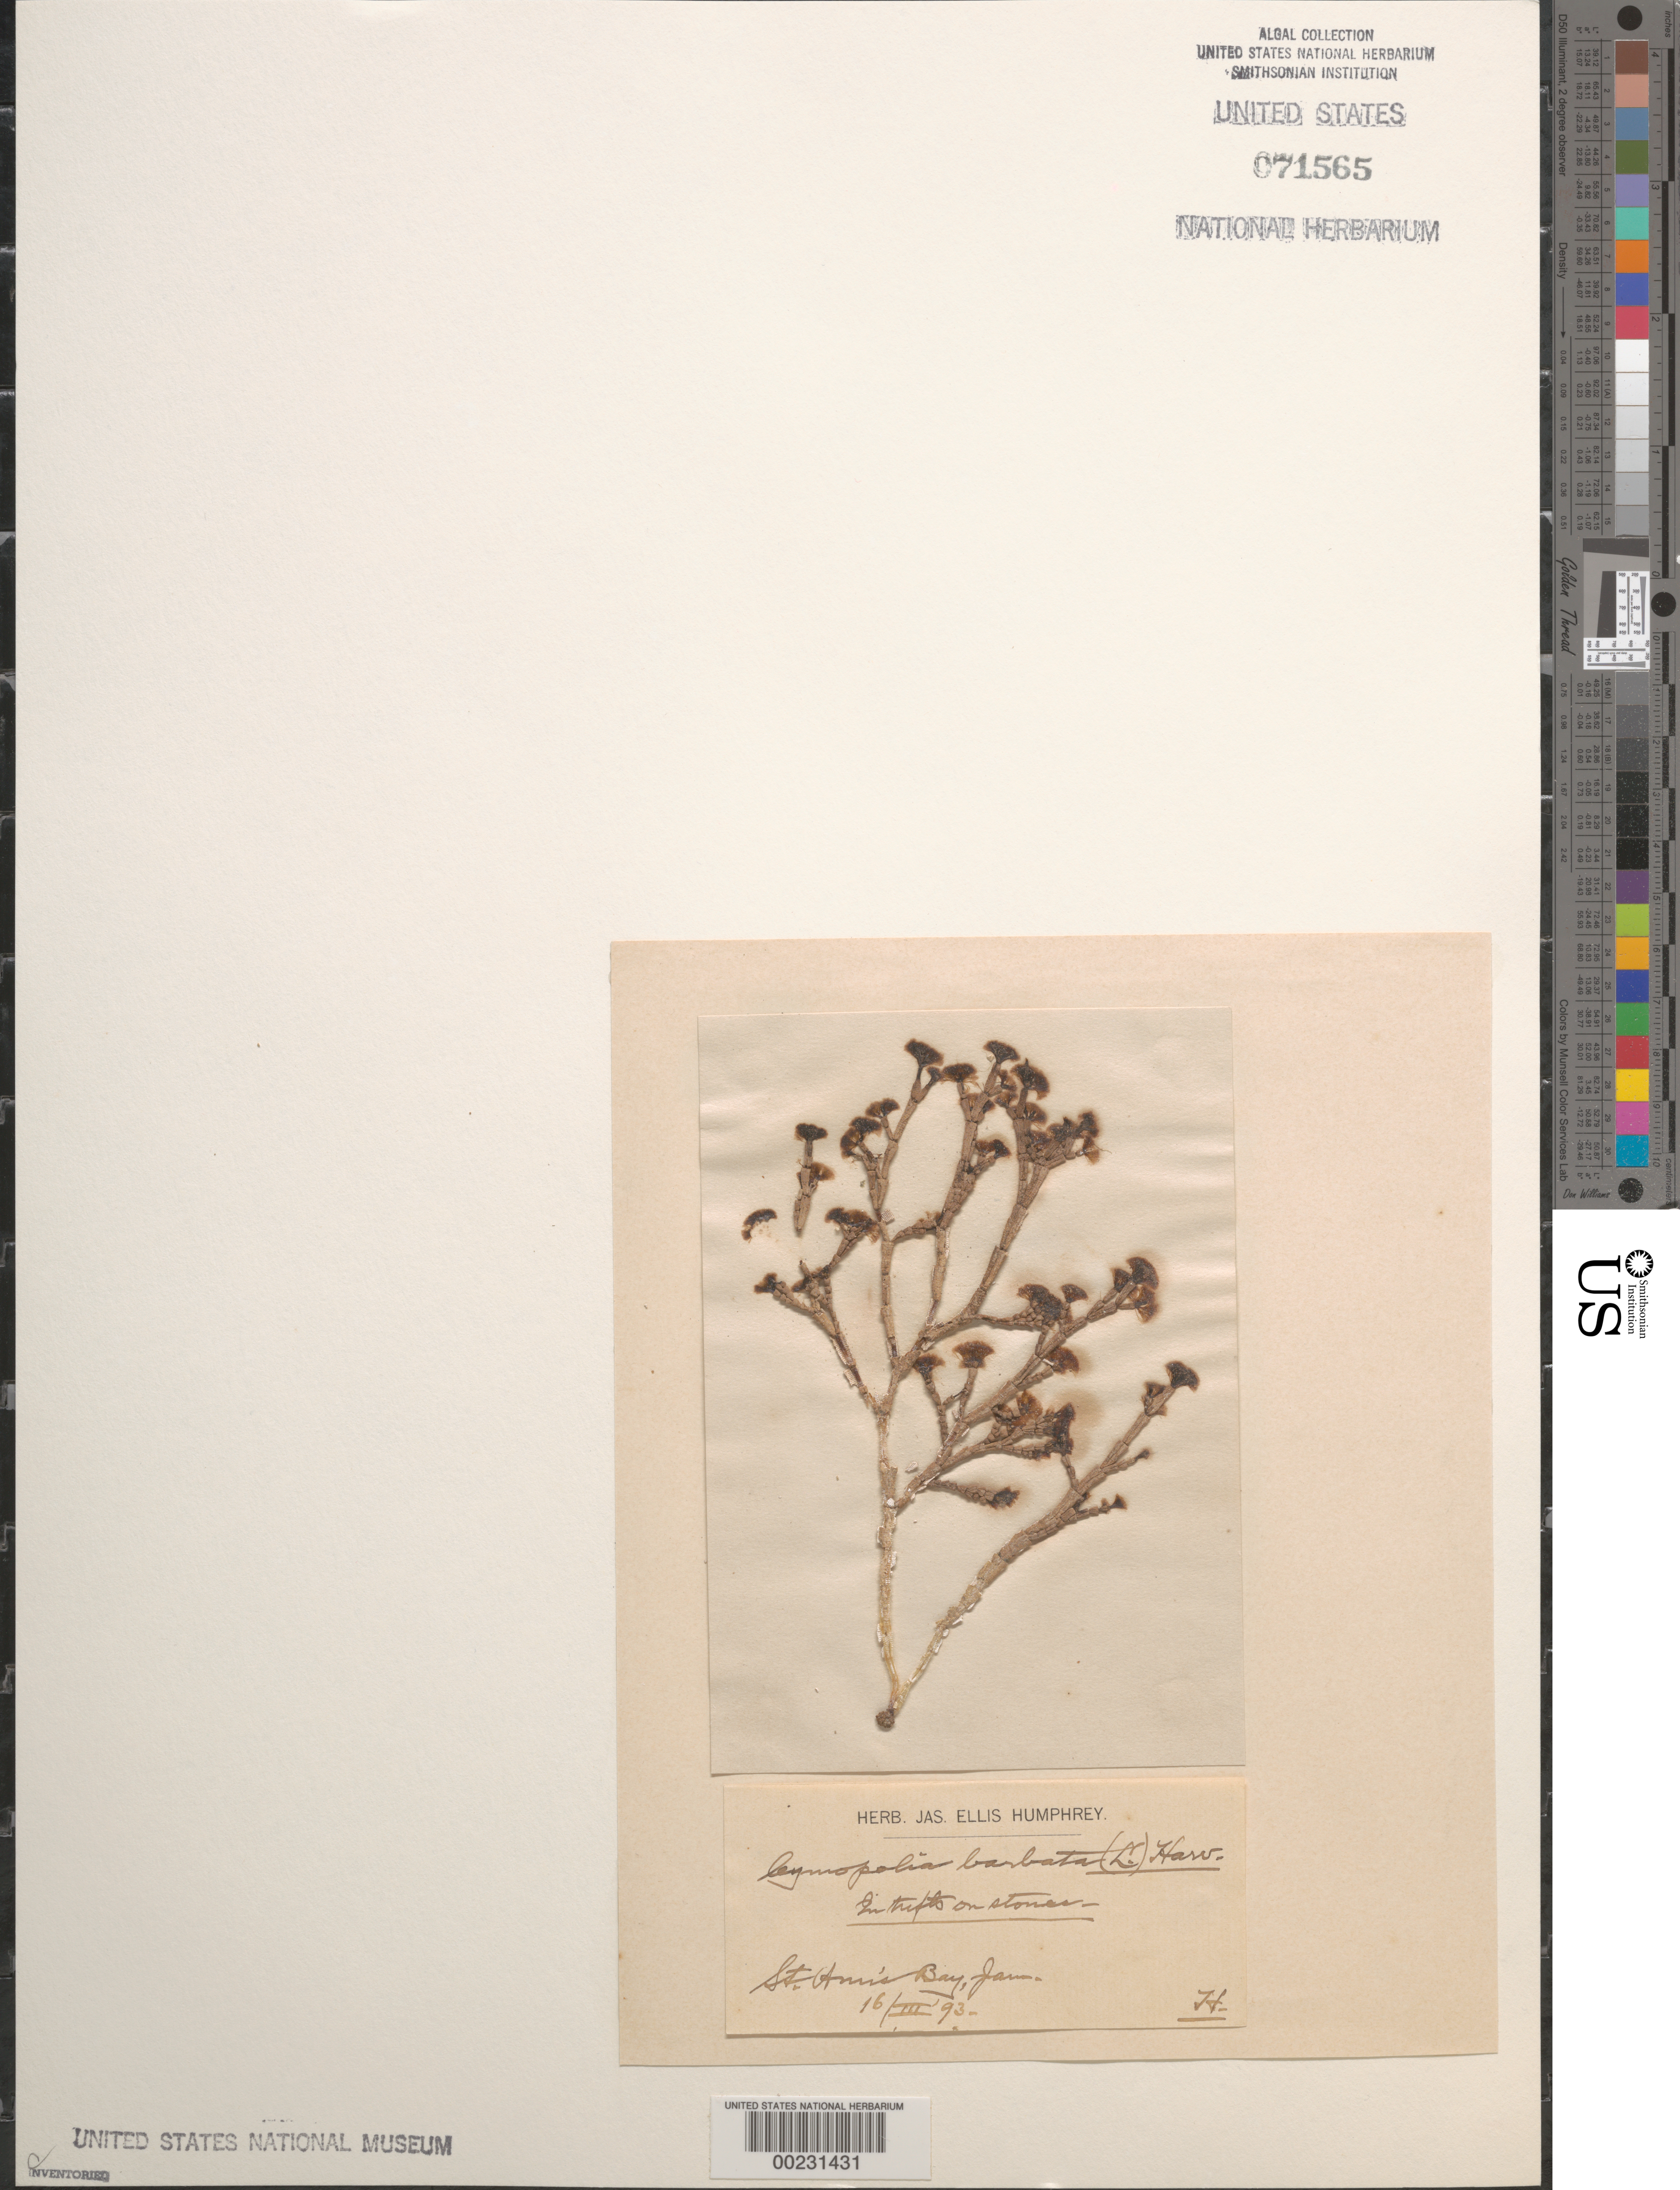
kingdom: Plantae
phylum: Chlorophyta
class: Ulvophyceae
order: Dasycladales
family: Dasycladaceae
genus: Cymopolia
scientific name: Cymopolia barbata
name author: (L.) J.V.Lamouroux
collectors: J. Humphrey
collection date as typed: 16 Mar 1893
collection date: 1893-03-16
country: Jamaica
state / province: Saint Ann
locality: St. Ann's Bay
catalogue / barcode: US 71565